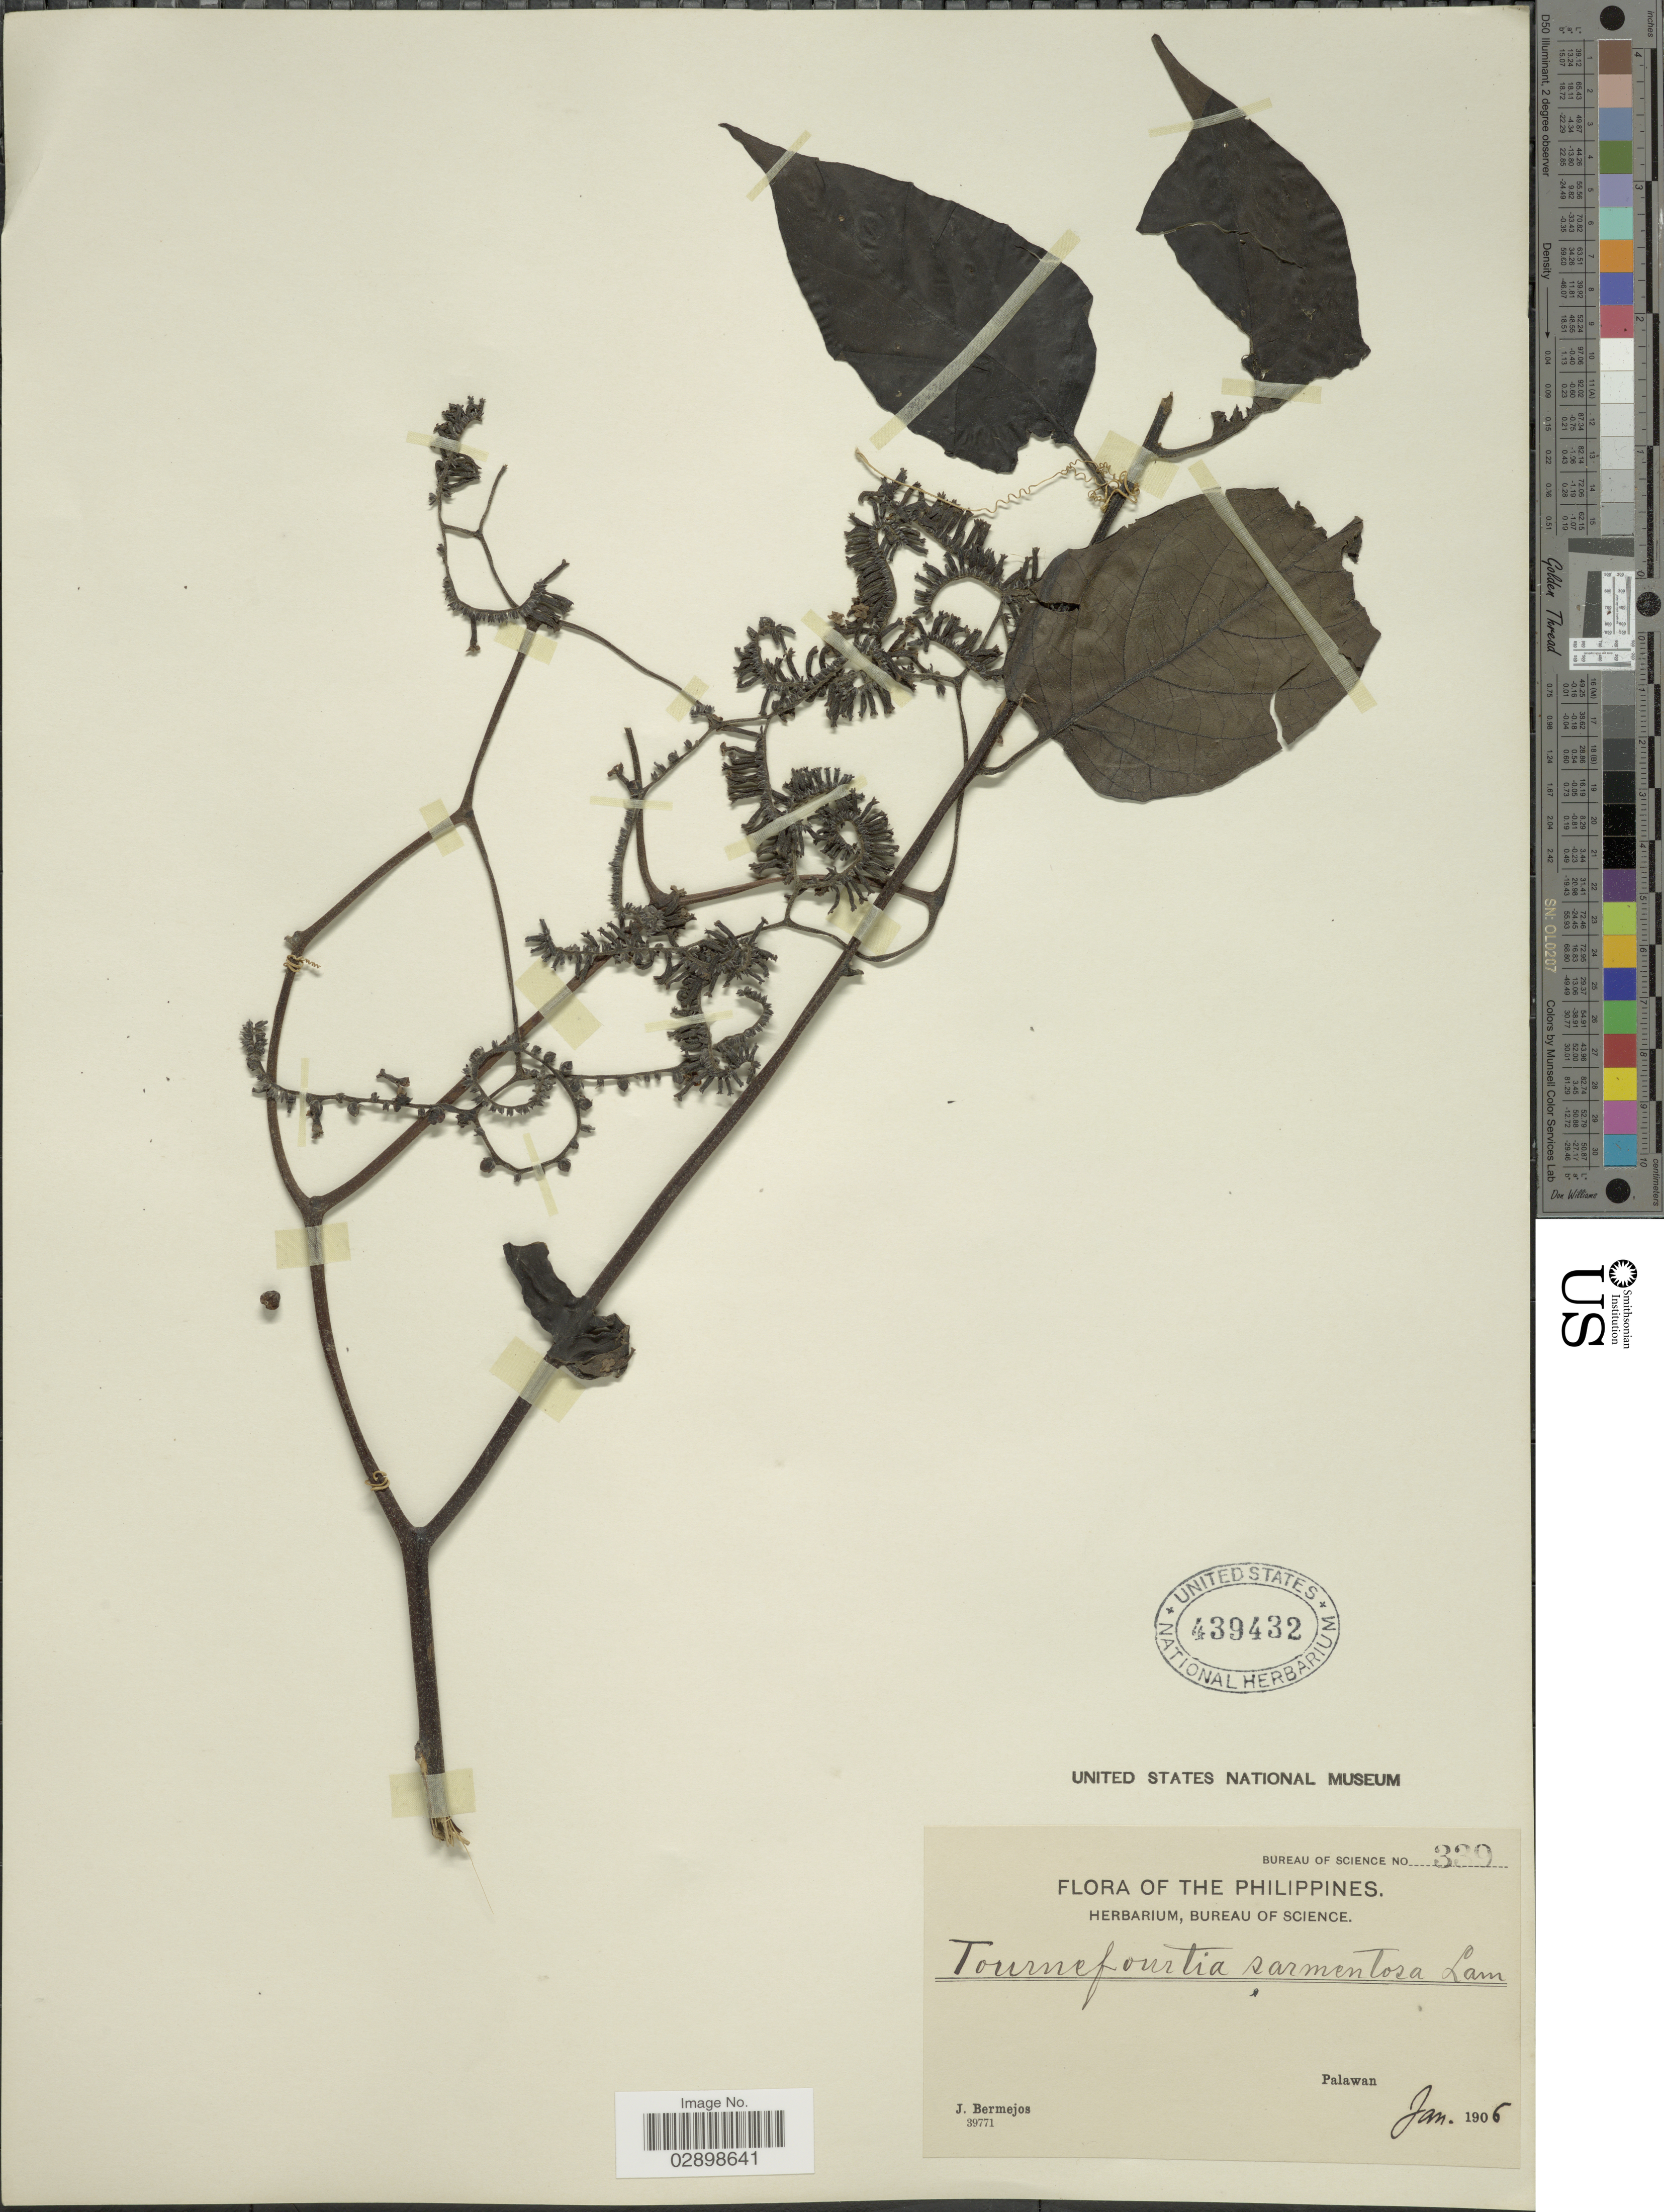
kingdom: Plantae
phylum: Tracheophyta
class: Magnoliopsida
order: Boraginales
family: Heliotropiaceae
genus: Tournefortia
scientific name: Tournefortia sarmentosa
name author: Lam.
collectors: J. Bermejos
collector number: Bureau of Science 339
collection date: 1906-01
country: Philippines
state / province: Mimaropa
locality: Palawan.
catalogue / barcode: US 439432